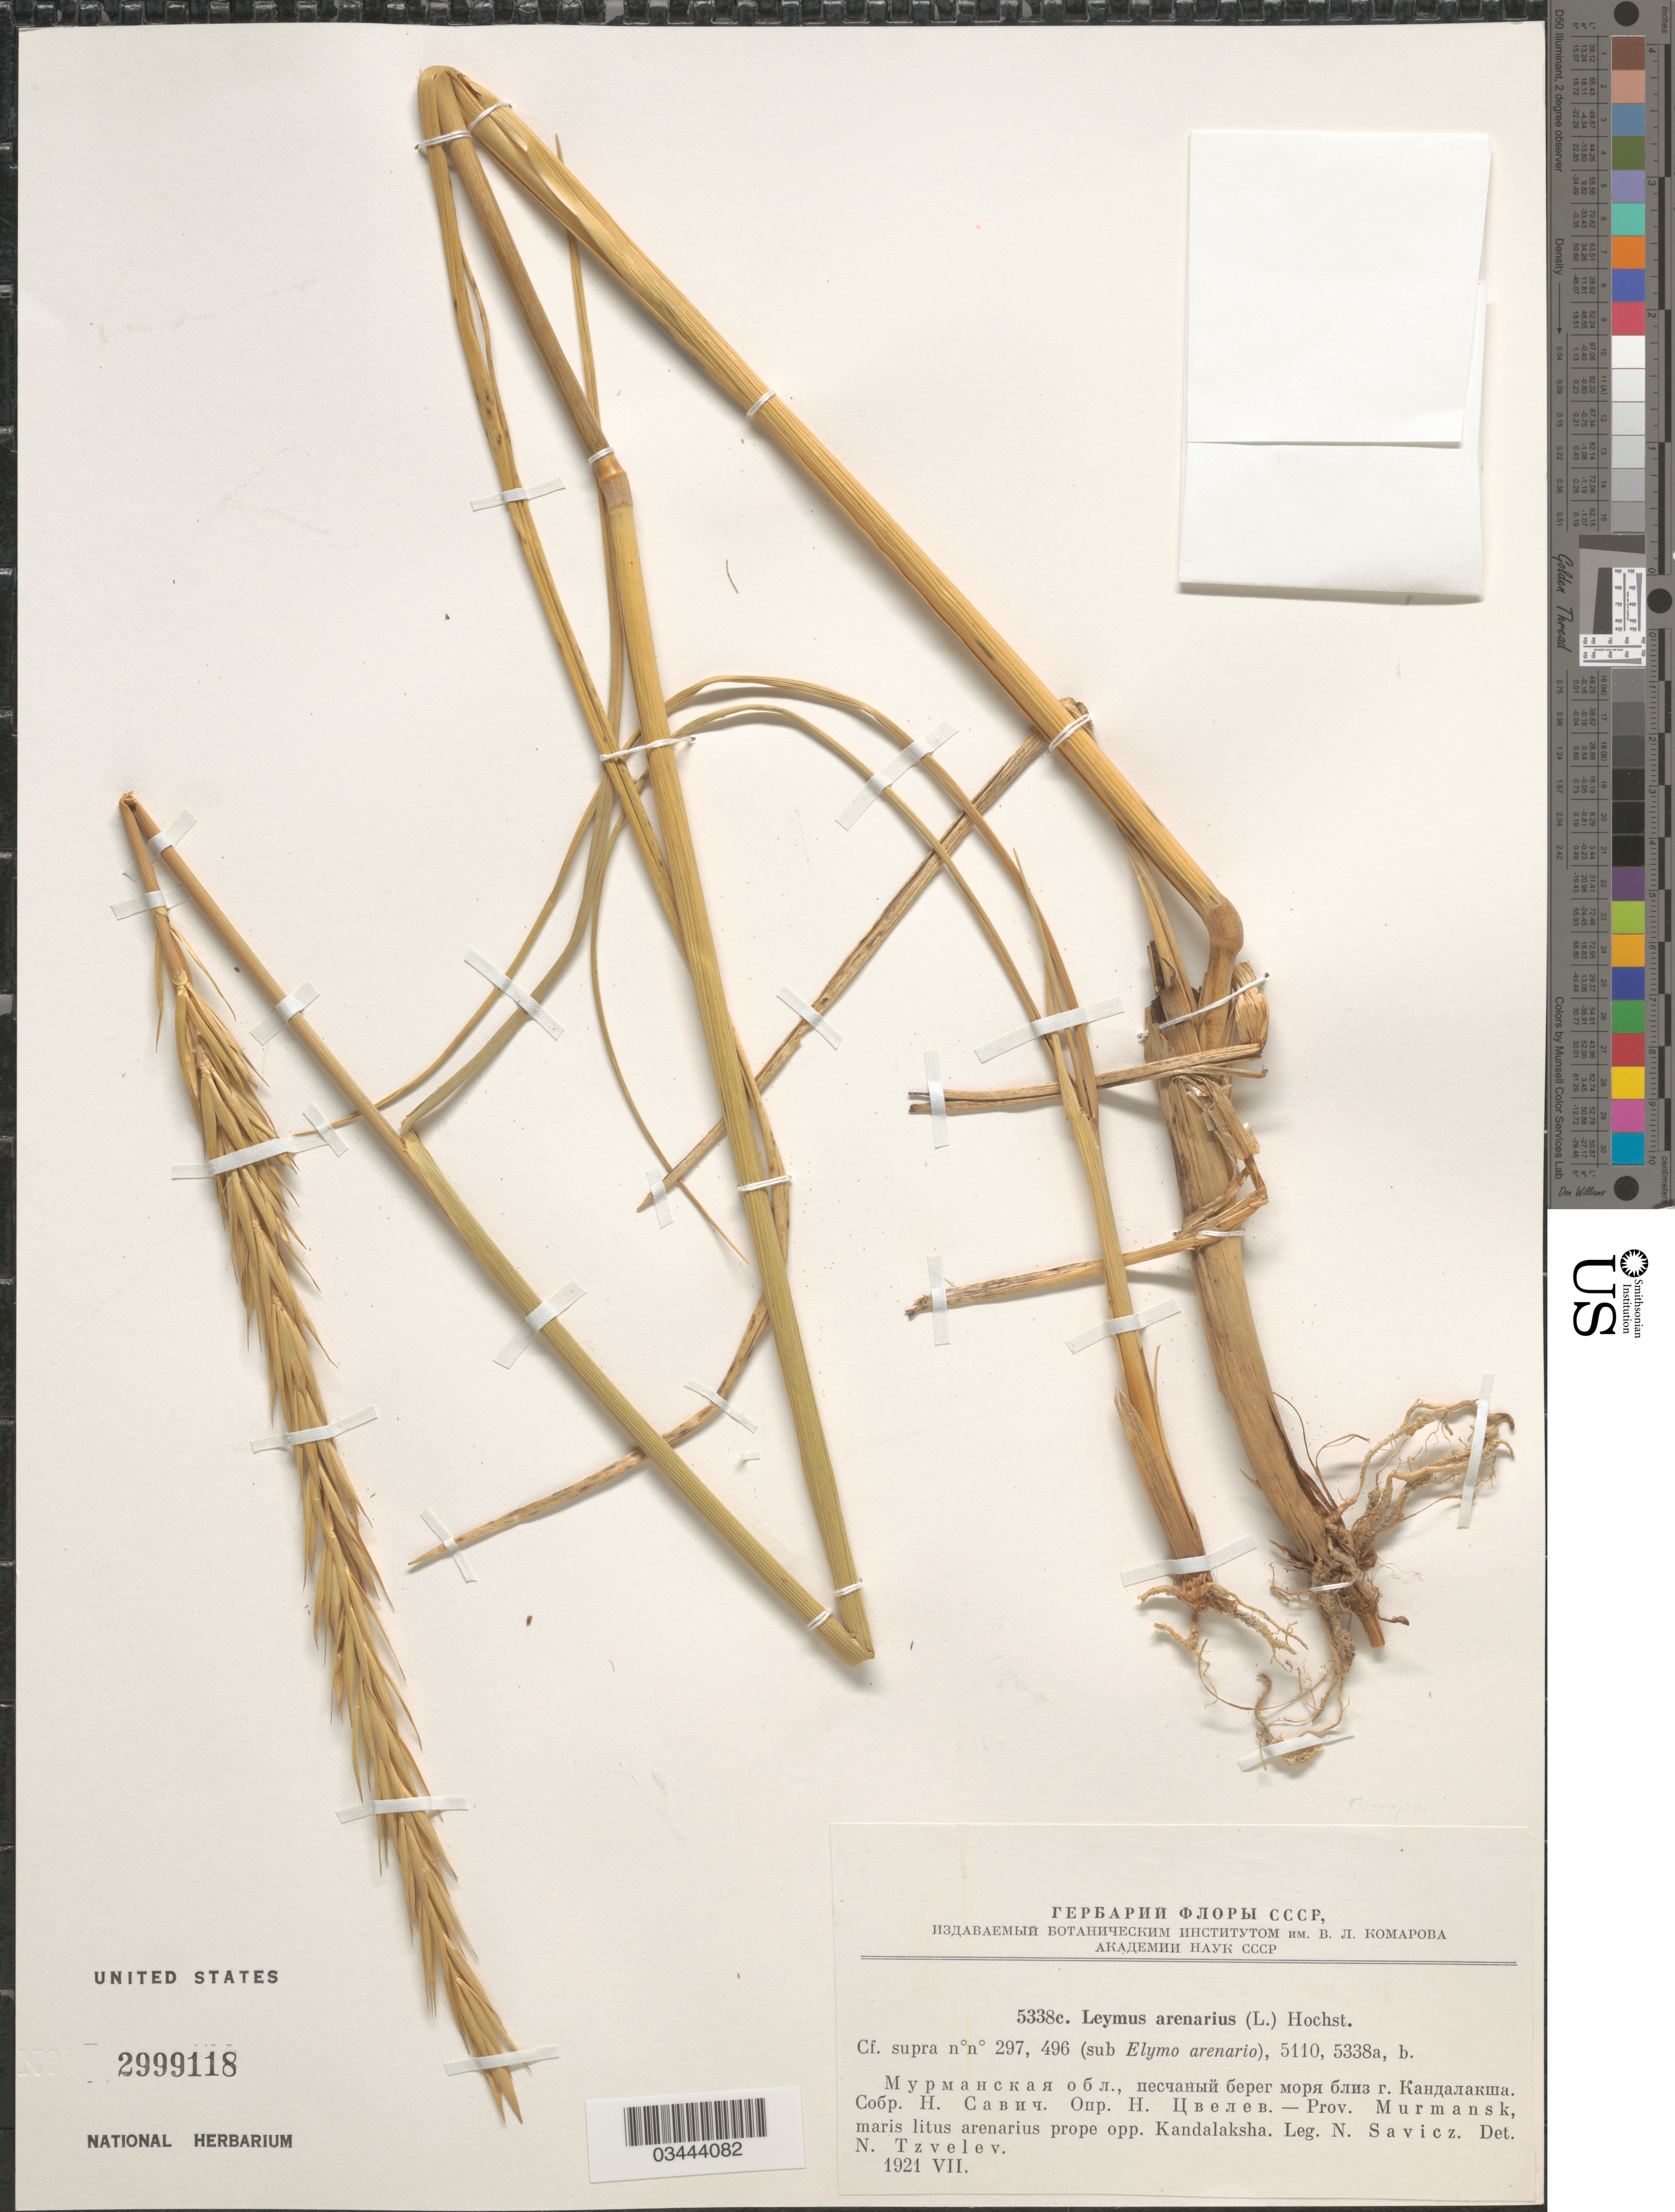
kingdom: Plantae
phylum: Tracheophyta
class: Liliopsida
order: Poales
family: Poaceae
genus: Leymus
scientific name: Leymus arenarius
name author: (L.) Hochst.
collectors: N. Savicz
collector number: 5338c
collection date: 1921-07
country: Russian Federation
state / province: Murmansk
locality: Maris litus arenarius prope opp. Kandalaksha.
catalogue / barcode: US 2999118